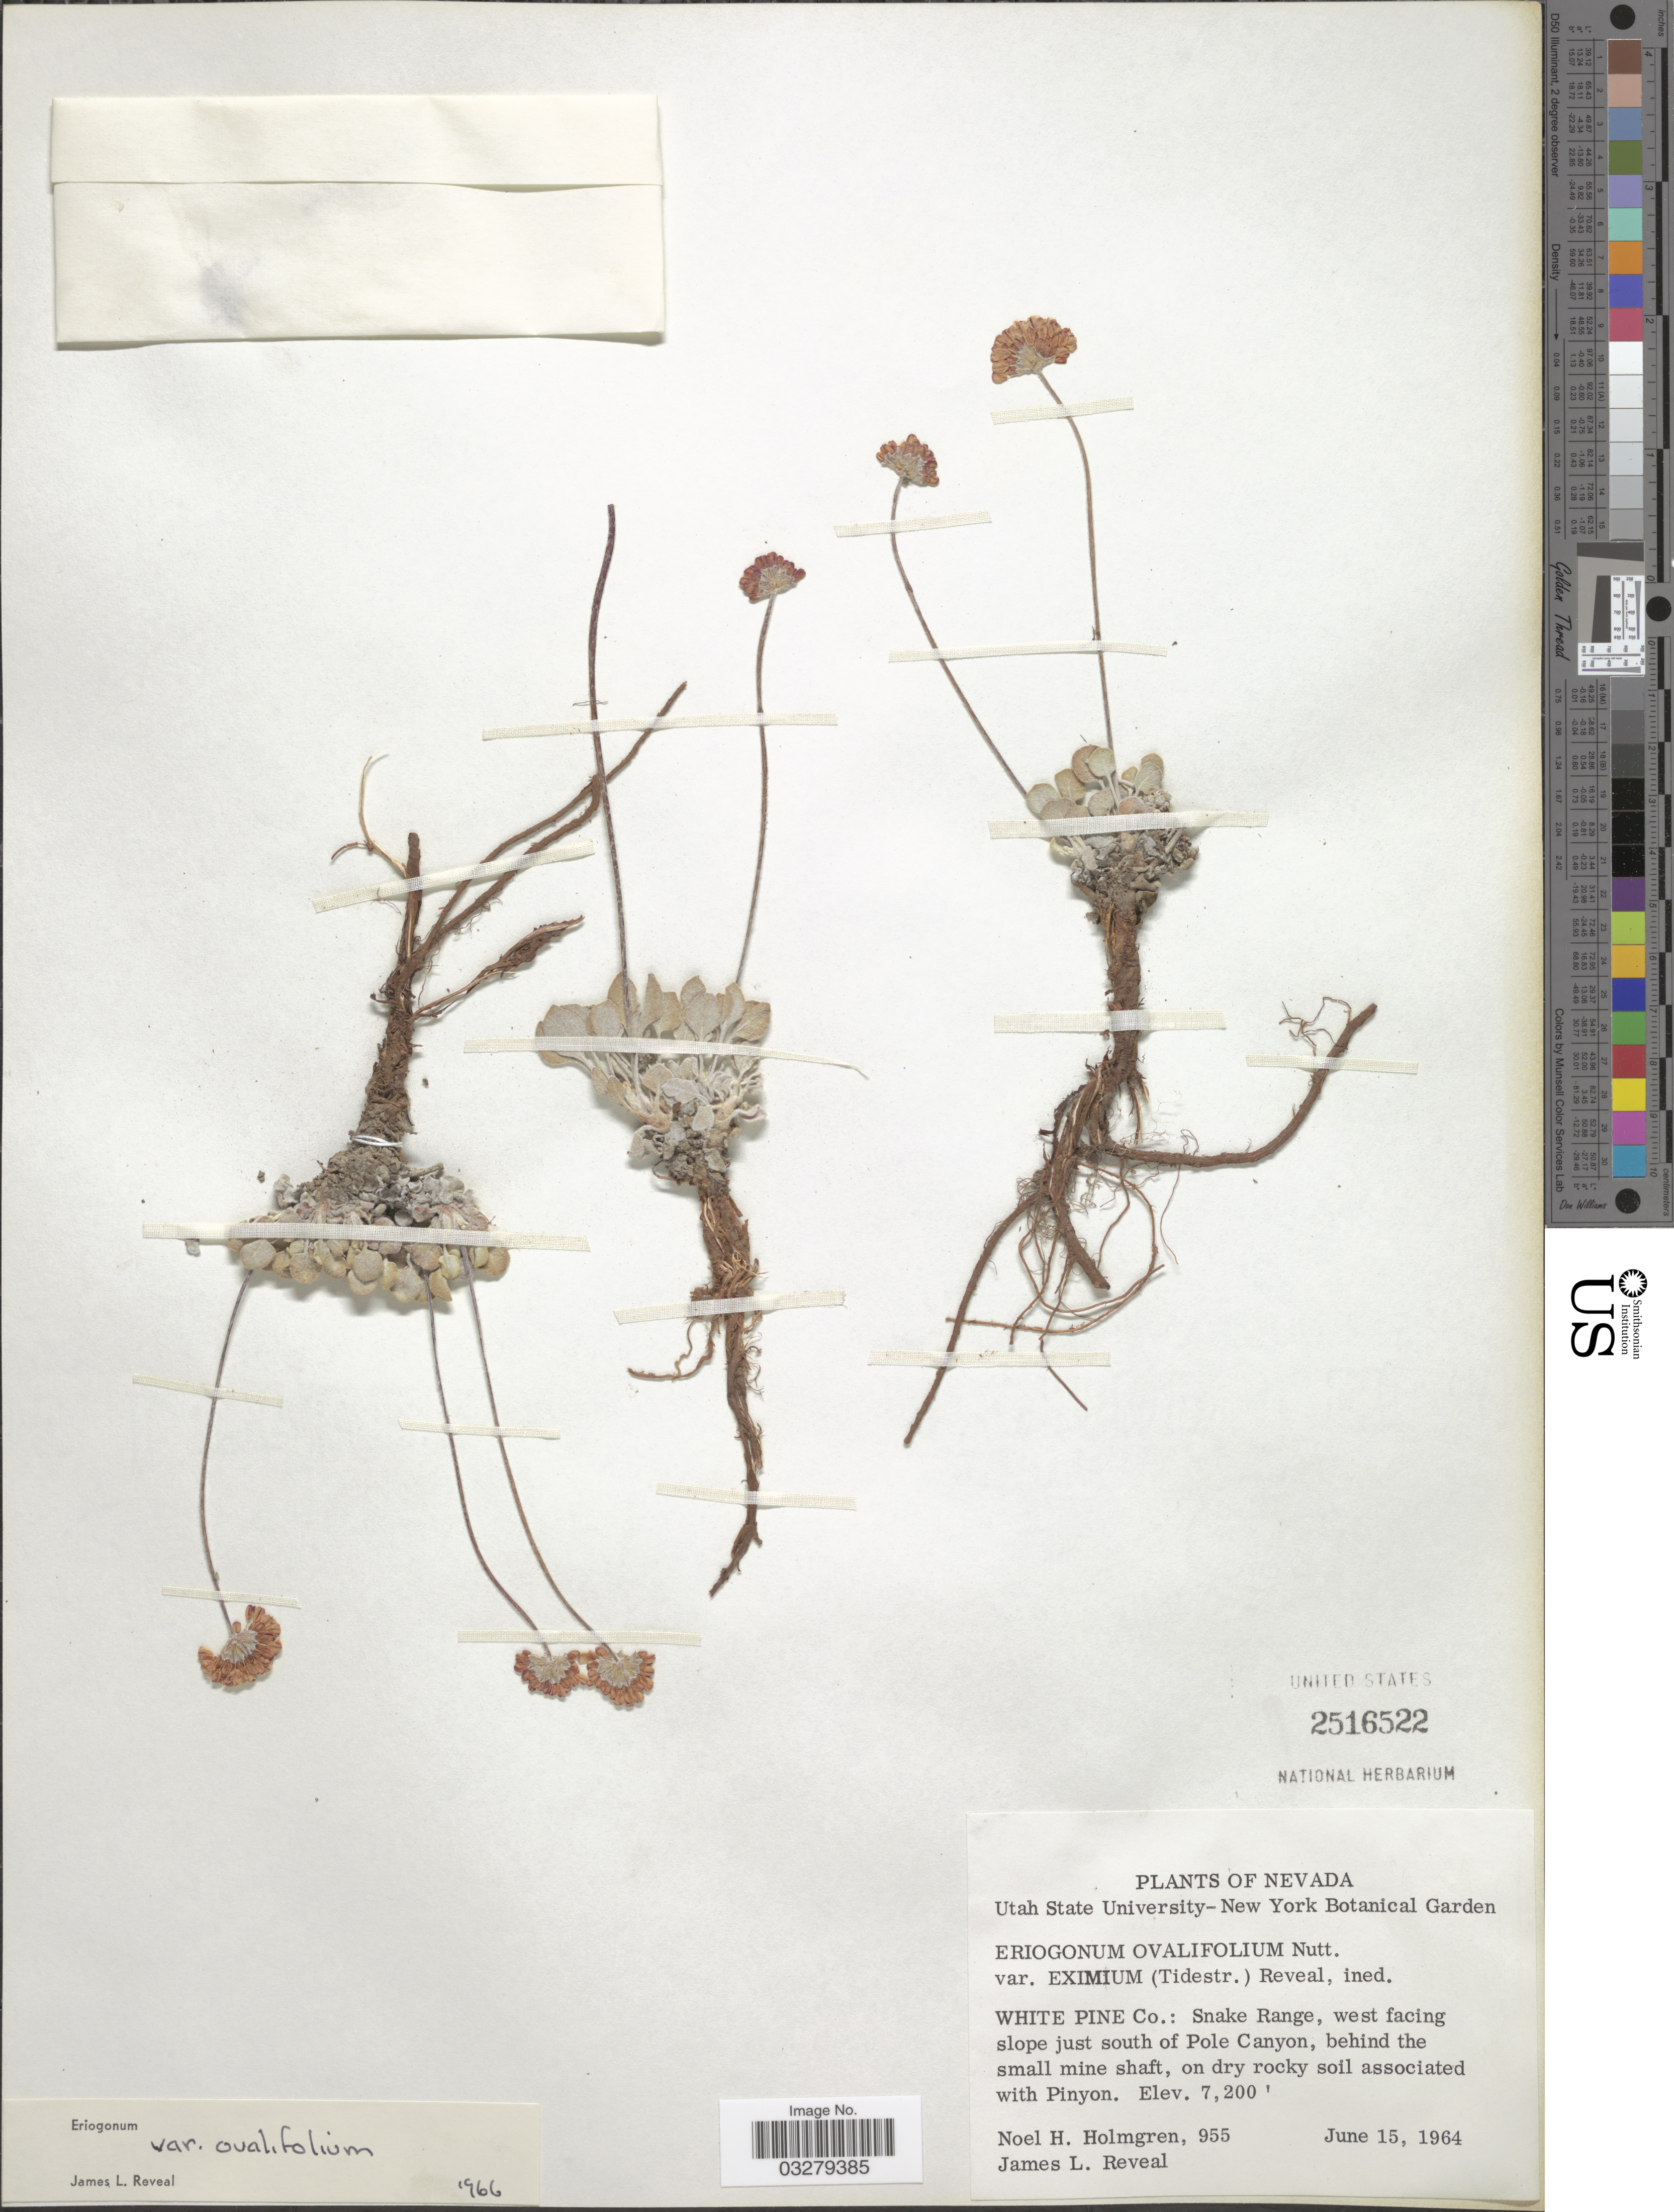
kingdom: Plantae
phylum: Tracheophyta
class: Magnoliopsida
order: Caryophyllales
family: Polygonaceae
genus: Eriogonum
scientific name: Eriogonum ovalifolium var. eximium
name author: (Tidestr.) J.T. Howell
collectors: N. H. Holmgren & J. L. Reveal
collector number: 955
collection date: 1964-06-15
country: United States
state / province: Nevada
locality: White Pine Co.: Snake Range, west facing slope just south of Pole Canyon.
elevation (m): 2195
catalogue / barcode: US 2516522